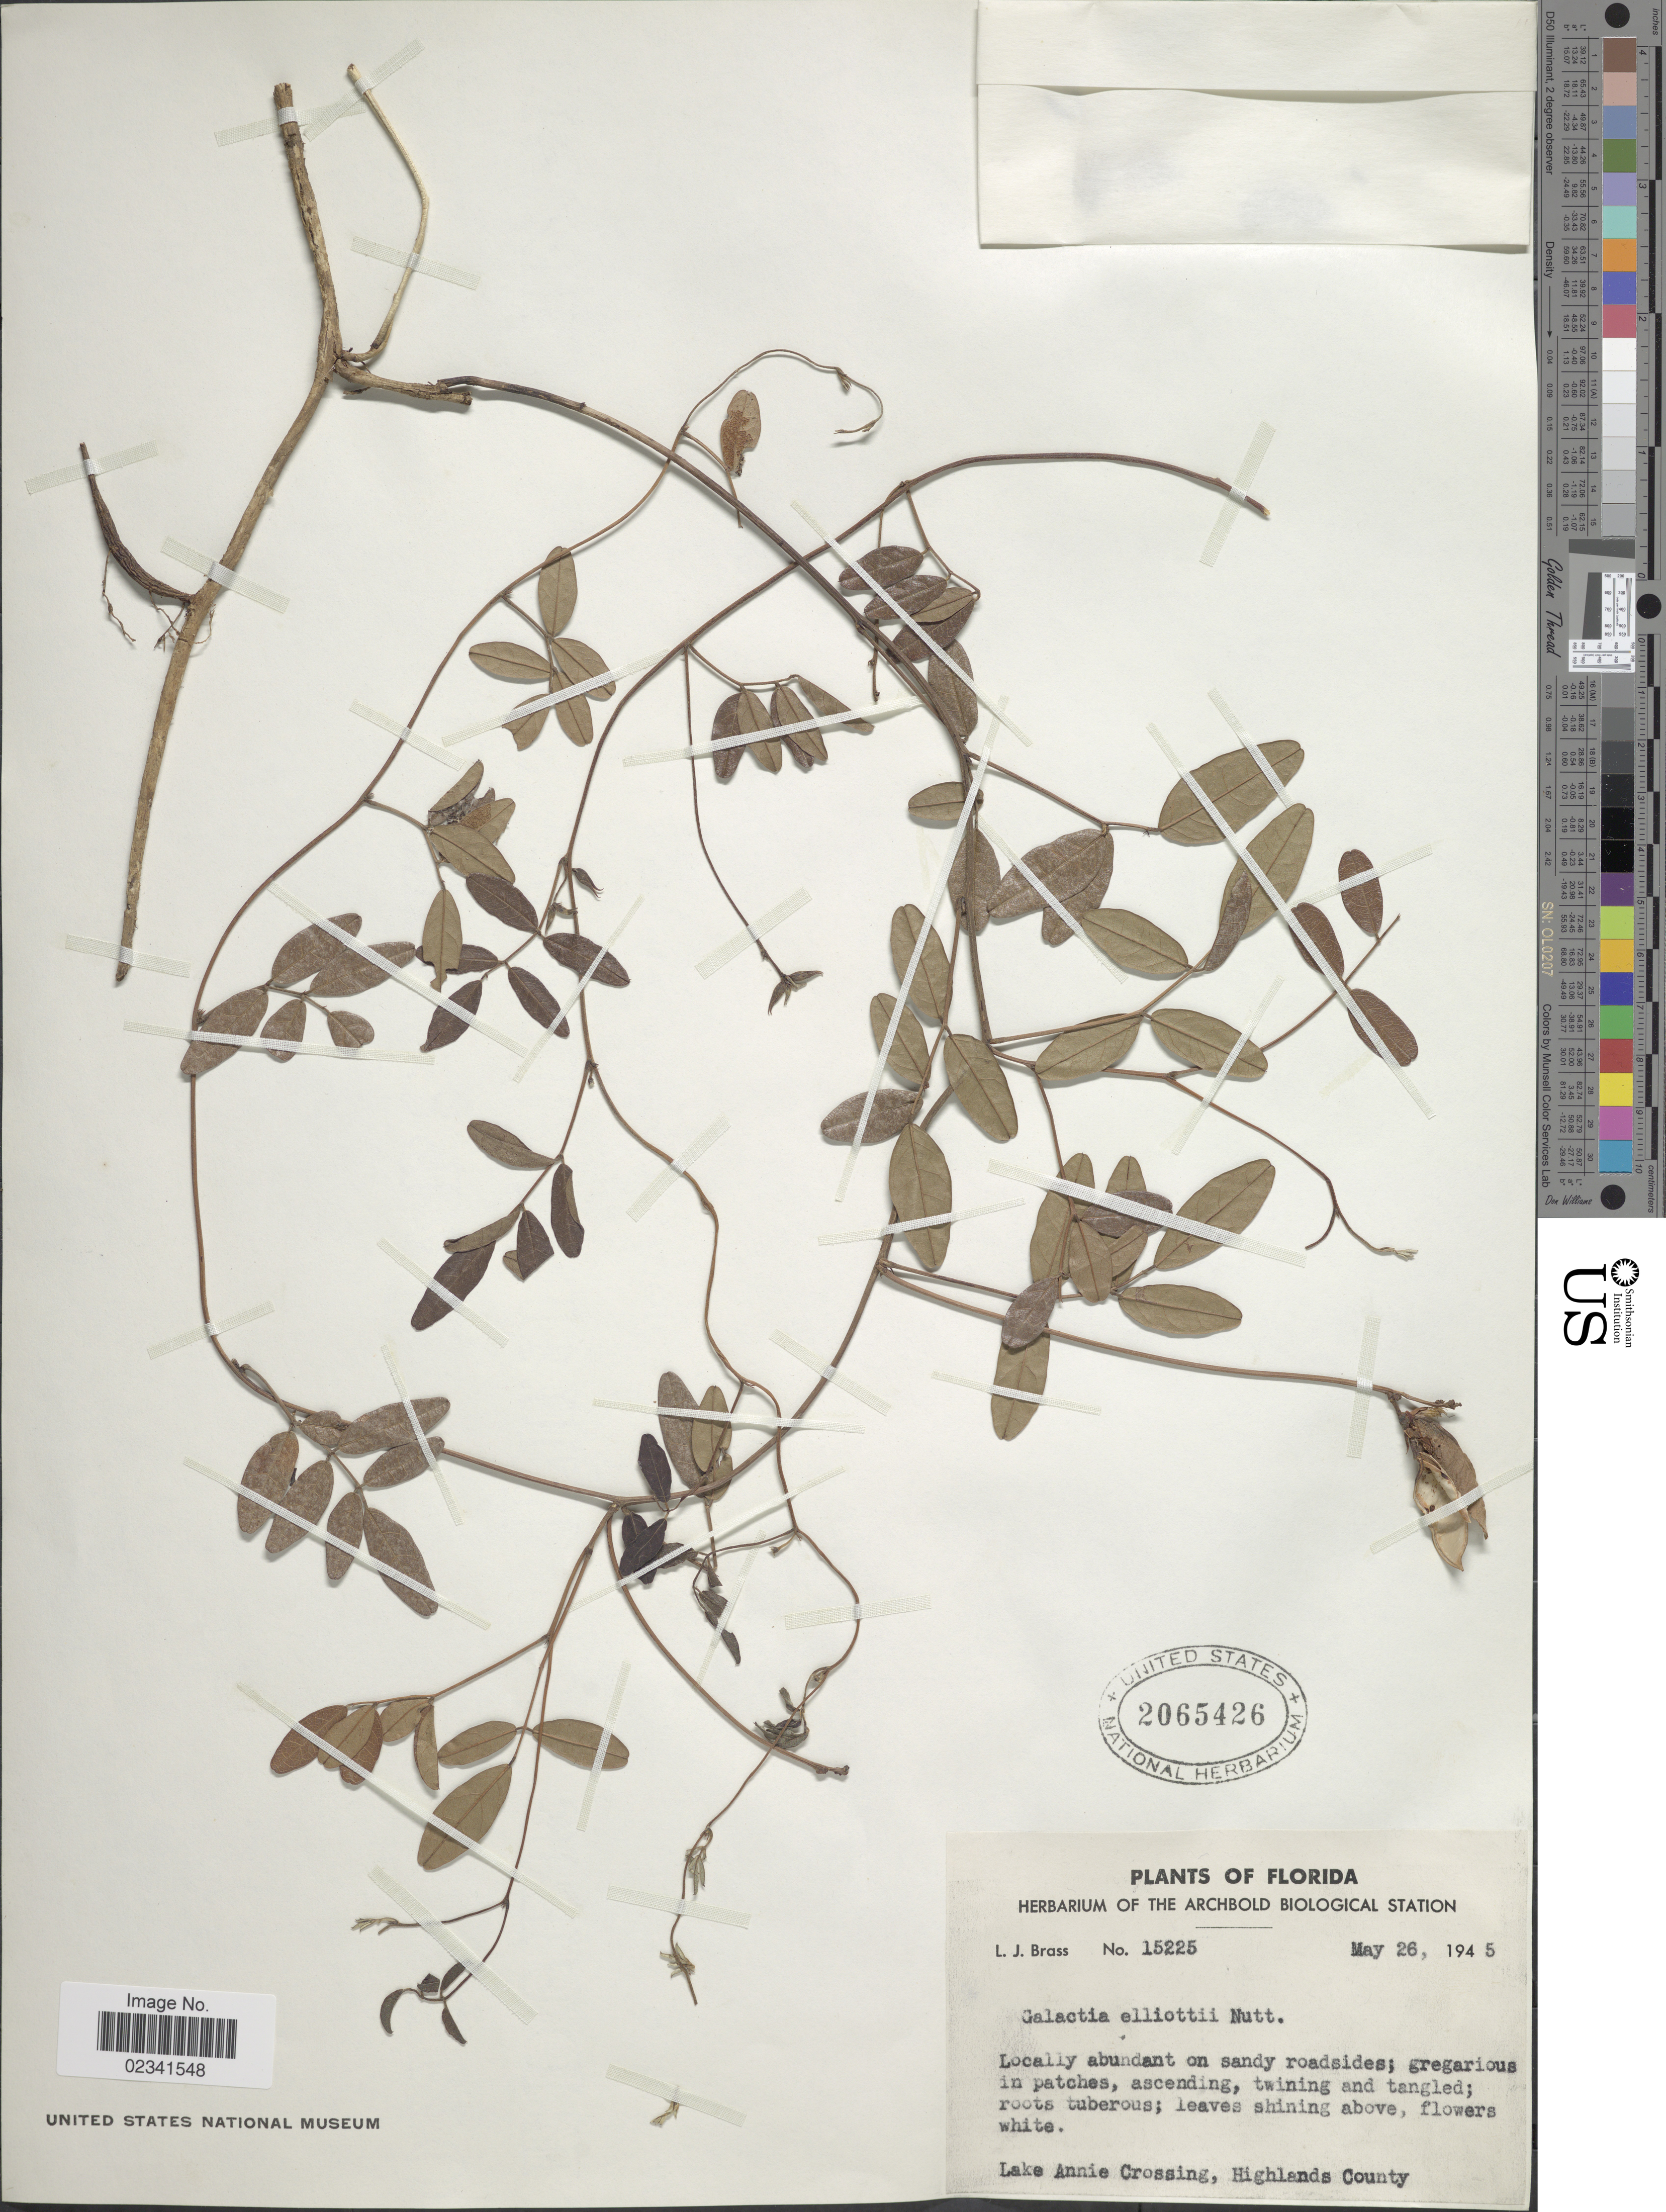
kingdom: Plantae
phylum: Tracheophyta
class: Magnoliopsida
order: Fabales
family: Fabaceae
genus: Galactia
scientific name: Galactia elliottii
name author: Nutt.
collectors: L. J. Brass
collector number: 15225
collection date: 1945-05-26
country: United States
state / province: Florida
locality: Lake Annie Crossing, Highlands County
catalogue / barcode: US 2065426